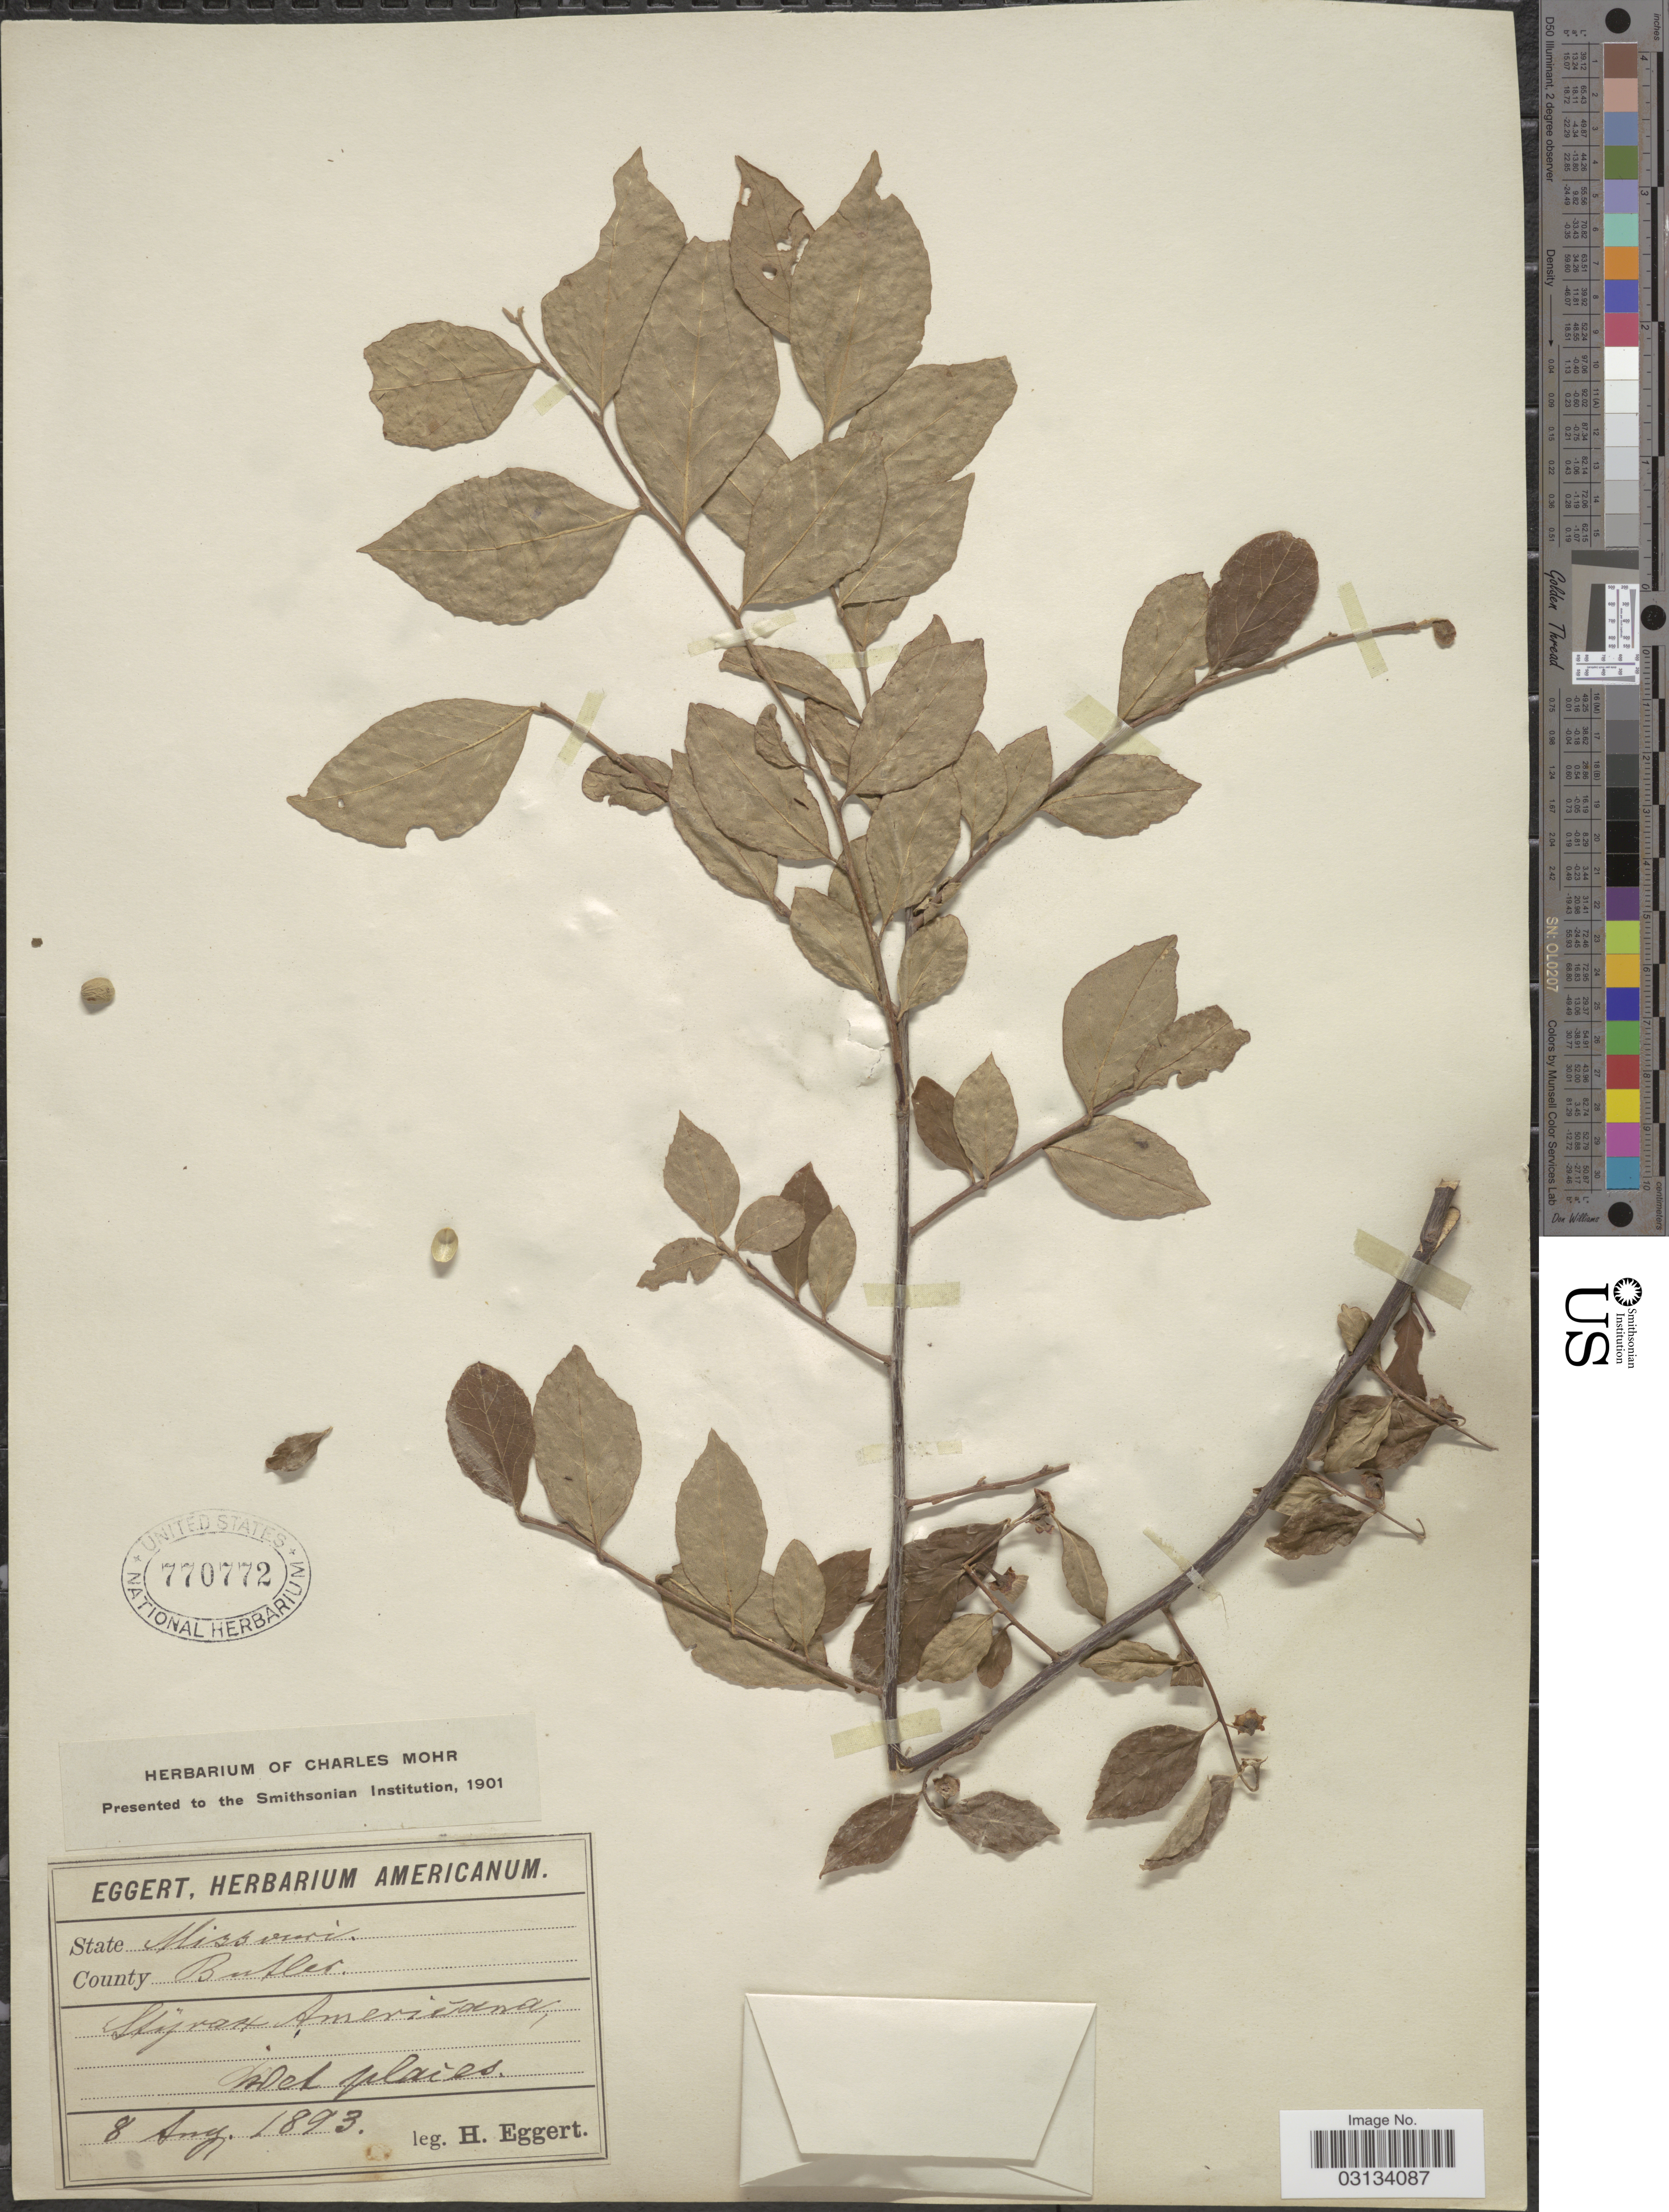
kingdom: Plantae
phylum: Tracheophyta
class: Magnoliopsida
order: Ericales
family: Styracaceae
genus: Styrax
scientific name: Styrax americanus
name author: Lam.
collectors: H. Eggert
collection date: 1893-08-08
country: United States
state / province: Missouri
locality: County Butler.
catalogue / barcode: US 770772